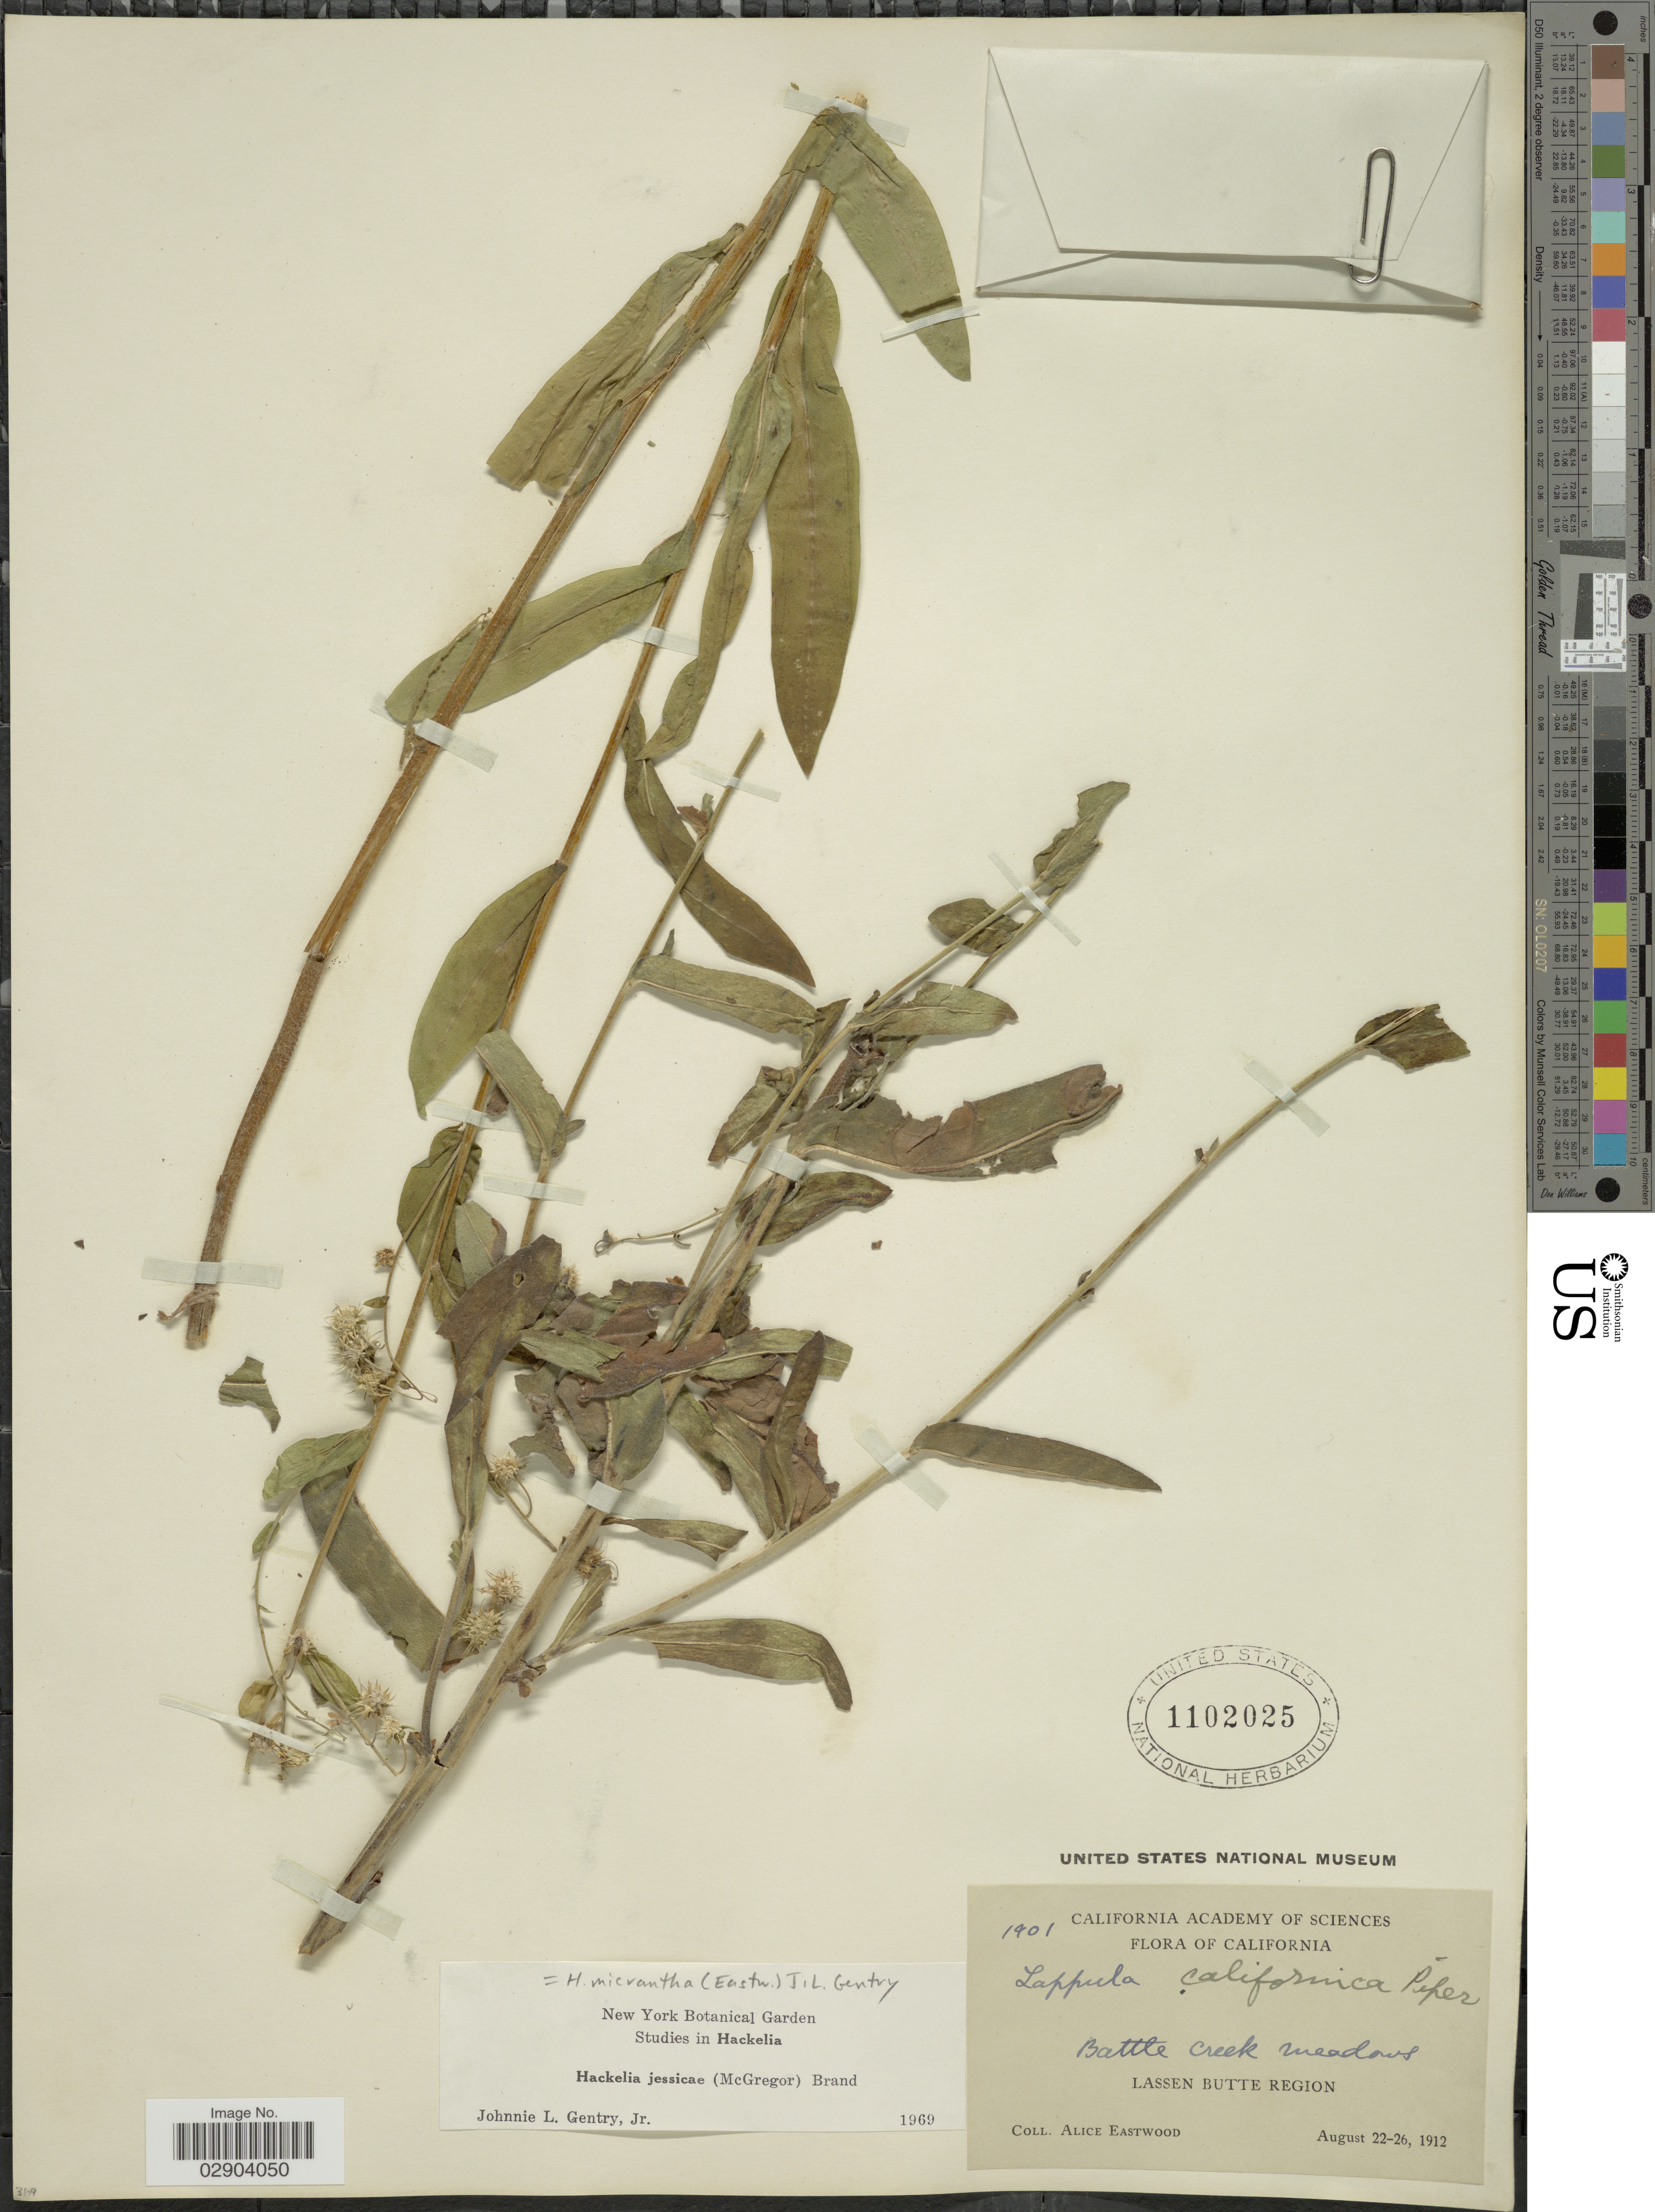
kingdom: Plantae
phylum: Tracheophyta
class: Magnoliopsida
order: Boraginales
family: Boraginaceae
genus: Hackelia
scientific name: Hackelia micrantha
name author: (Eastw.) J.L. Gentry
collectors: A. Eastwood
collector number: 1901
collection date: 1912-08-22/1912-08-26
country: United States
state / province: California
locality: Battle Creek meadows. Lassen Butte Region.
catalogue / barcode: US 1102025